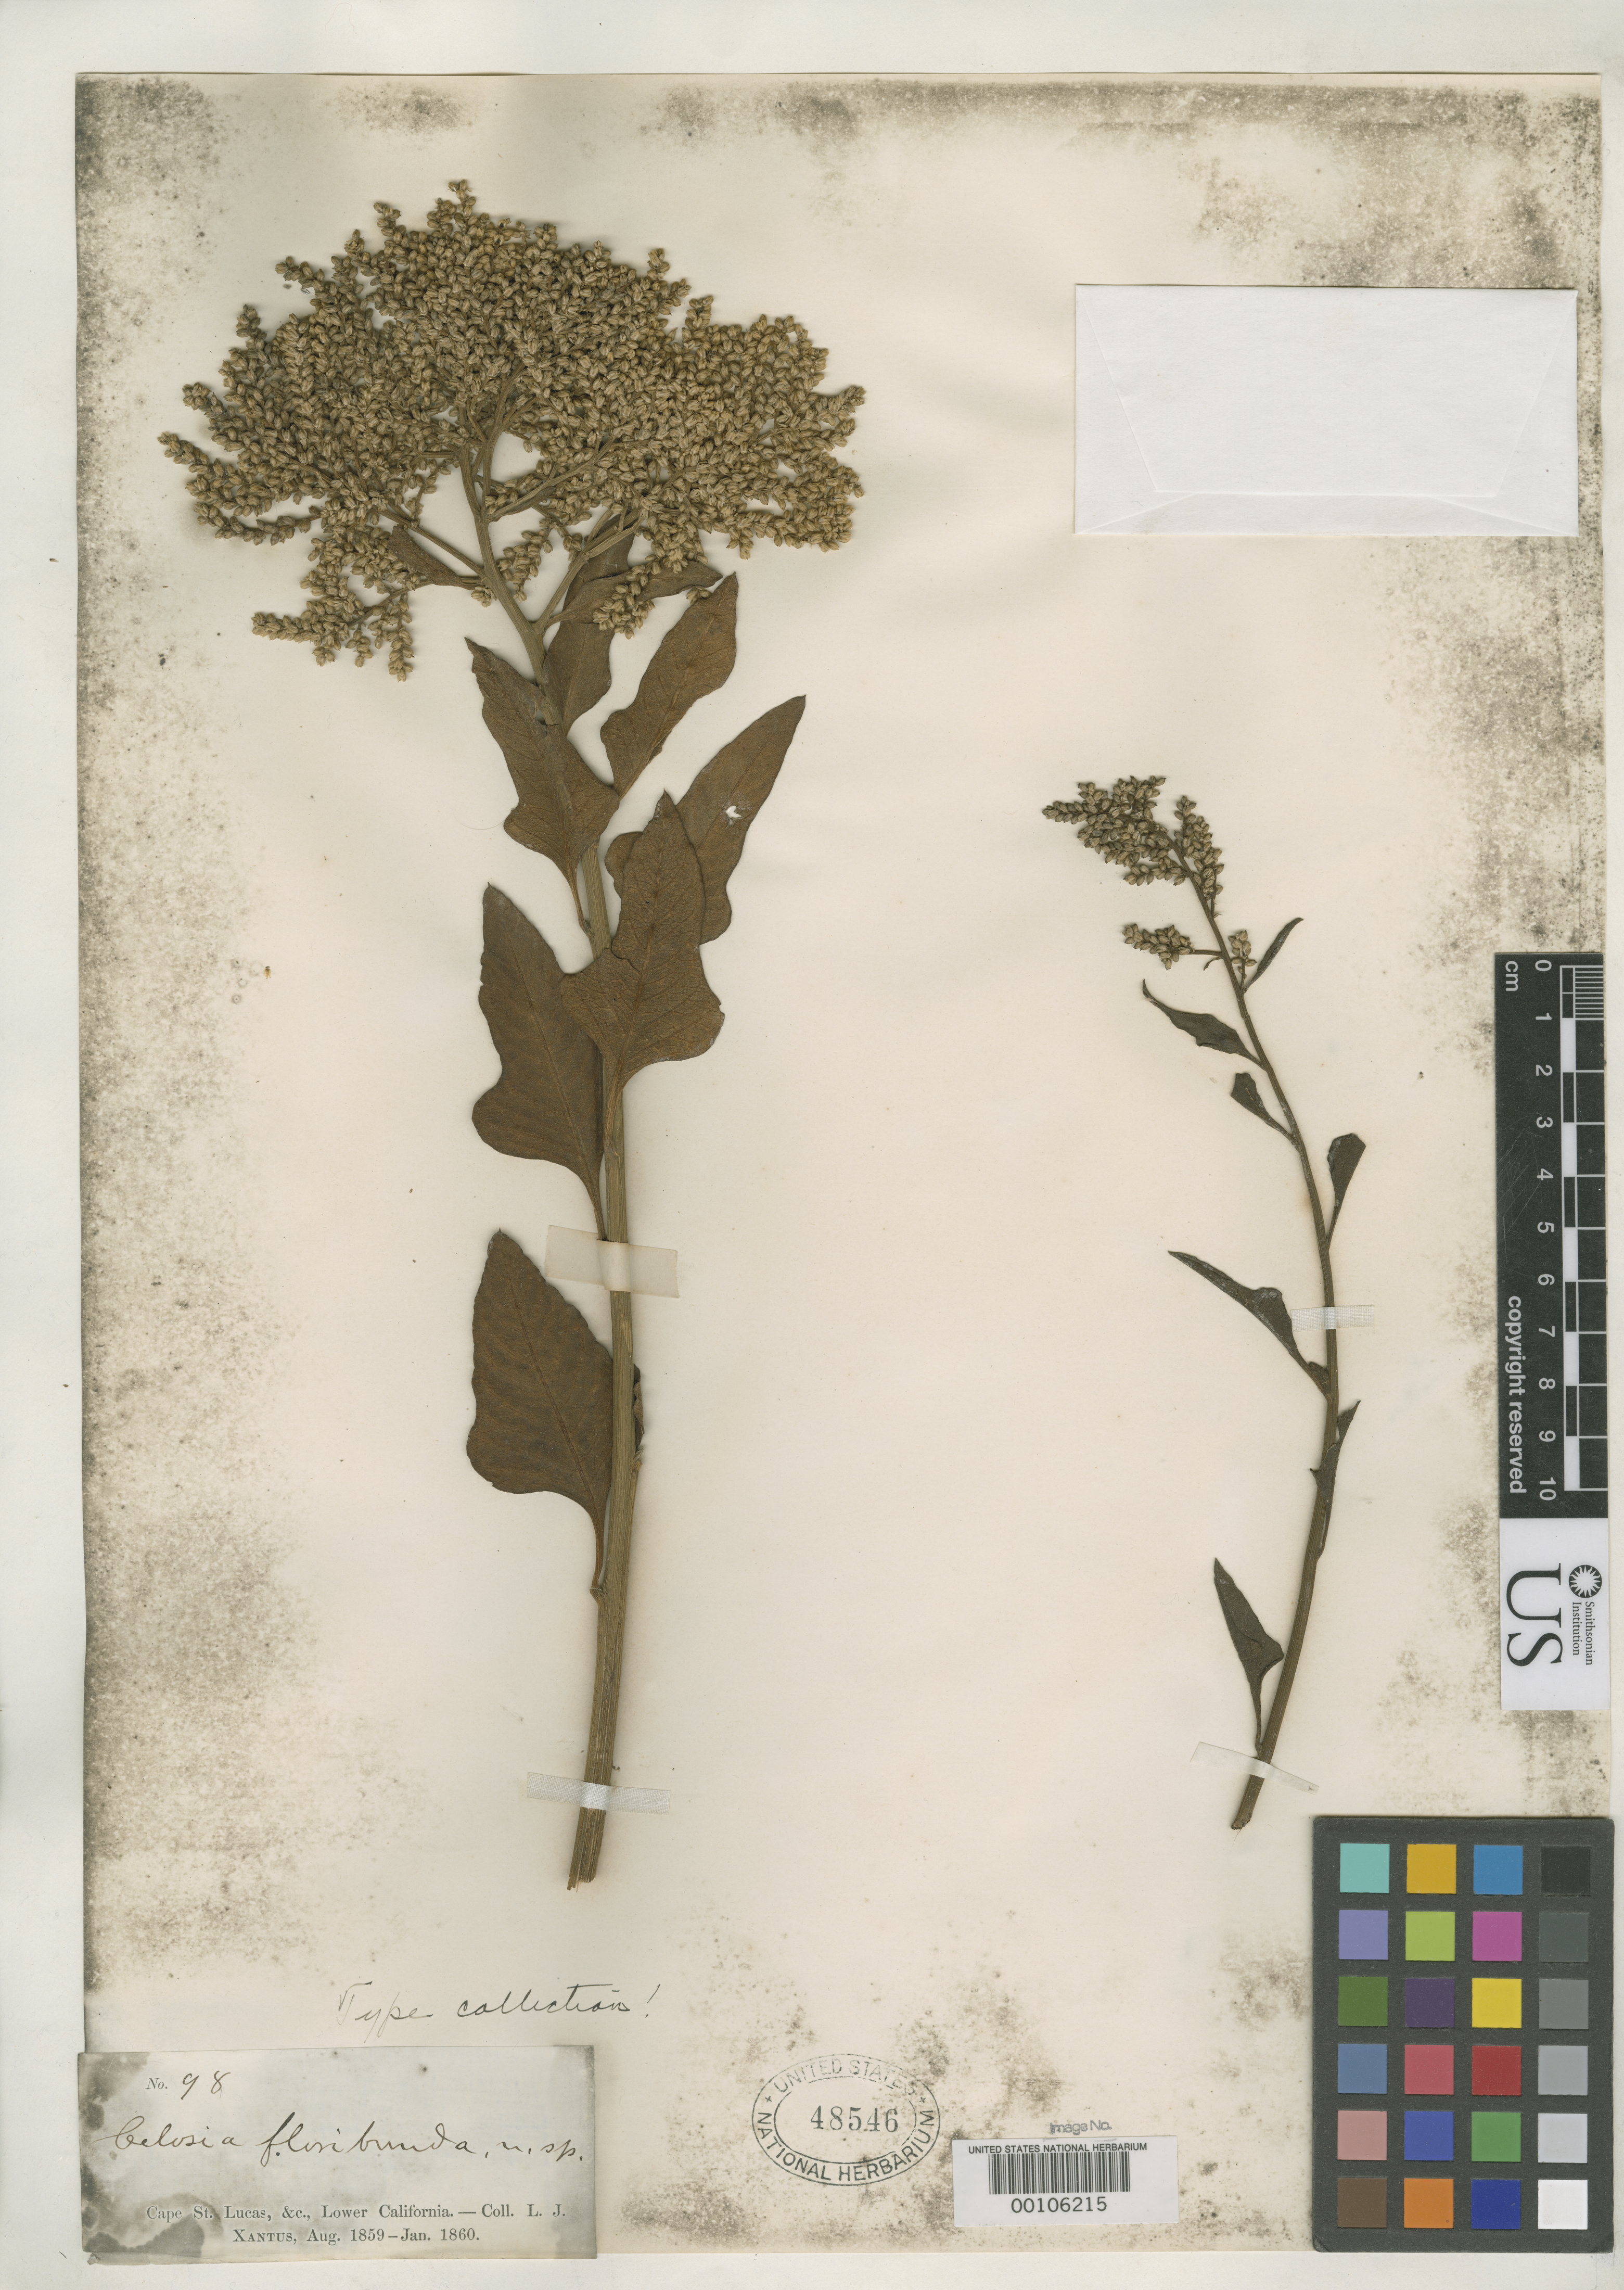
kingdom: Plantae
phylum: Tracheophyta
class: Magnoliopsida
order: Caryophyllales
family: Amaranthaceae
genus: Celosia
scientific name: Celosia floribunda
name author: A. Gray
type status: Holotype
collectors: L. J. Xantus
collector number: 98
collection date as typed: Aug 1859 to -- Jan 1860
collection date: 1859-08/1860-01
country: Mexico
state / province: Baja California Sur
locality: Cape San Lucas.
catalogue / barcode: US 48546